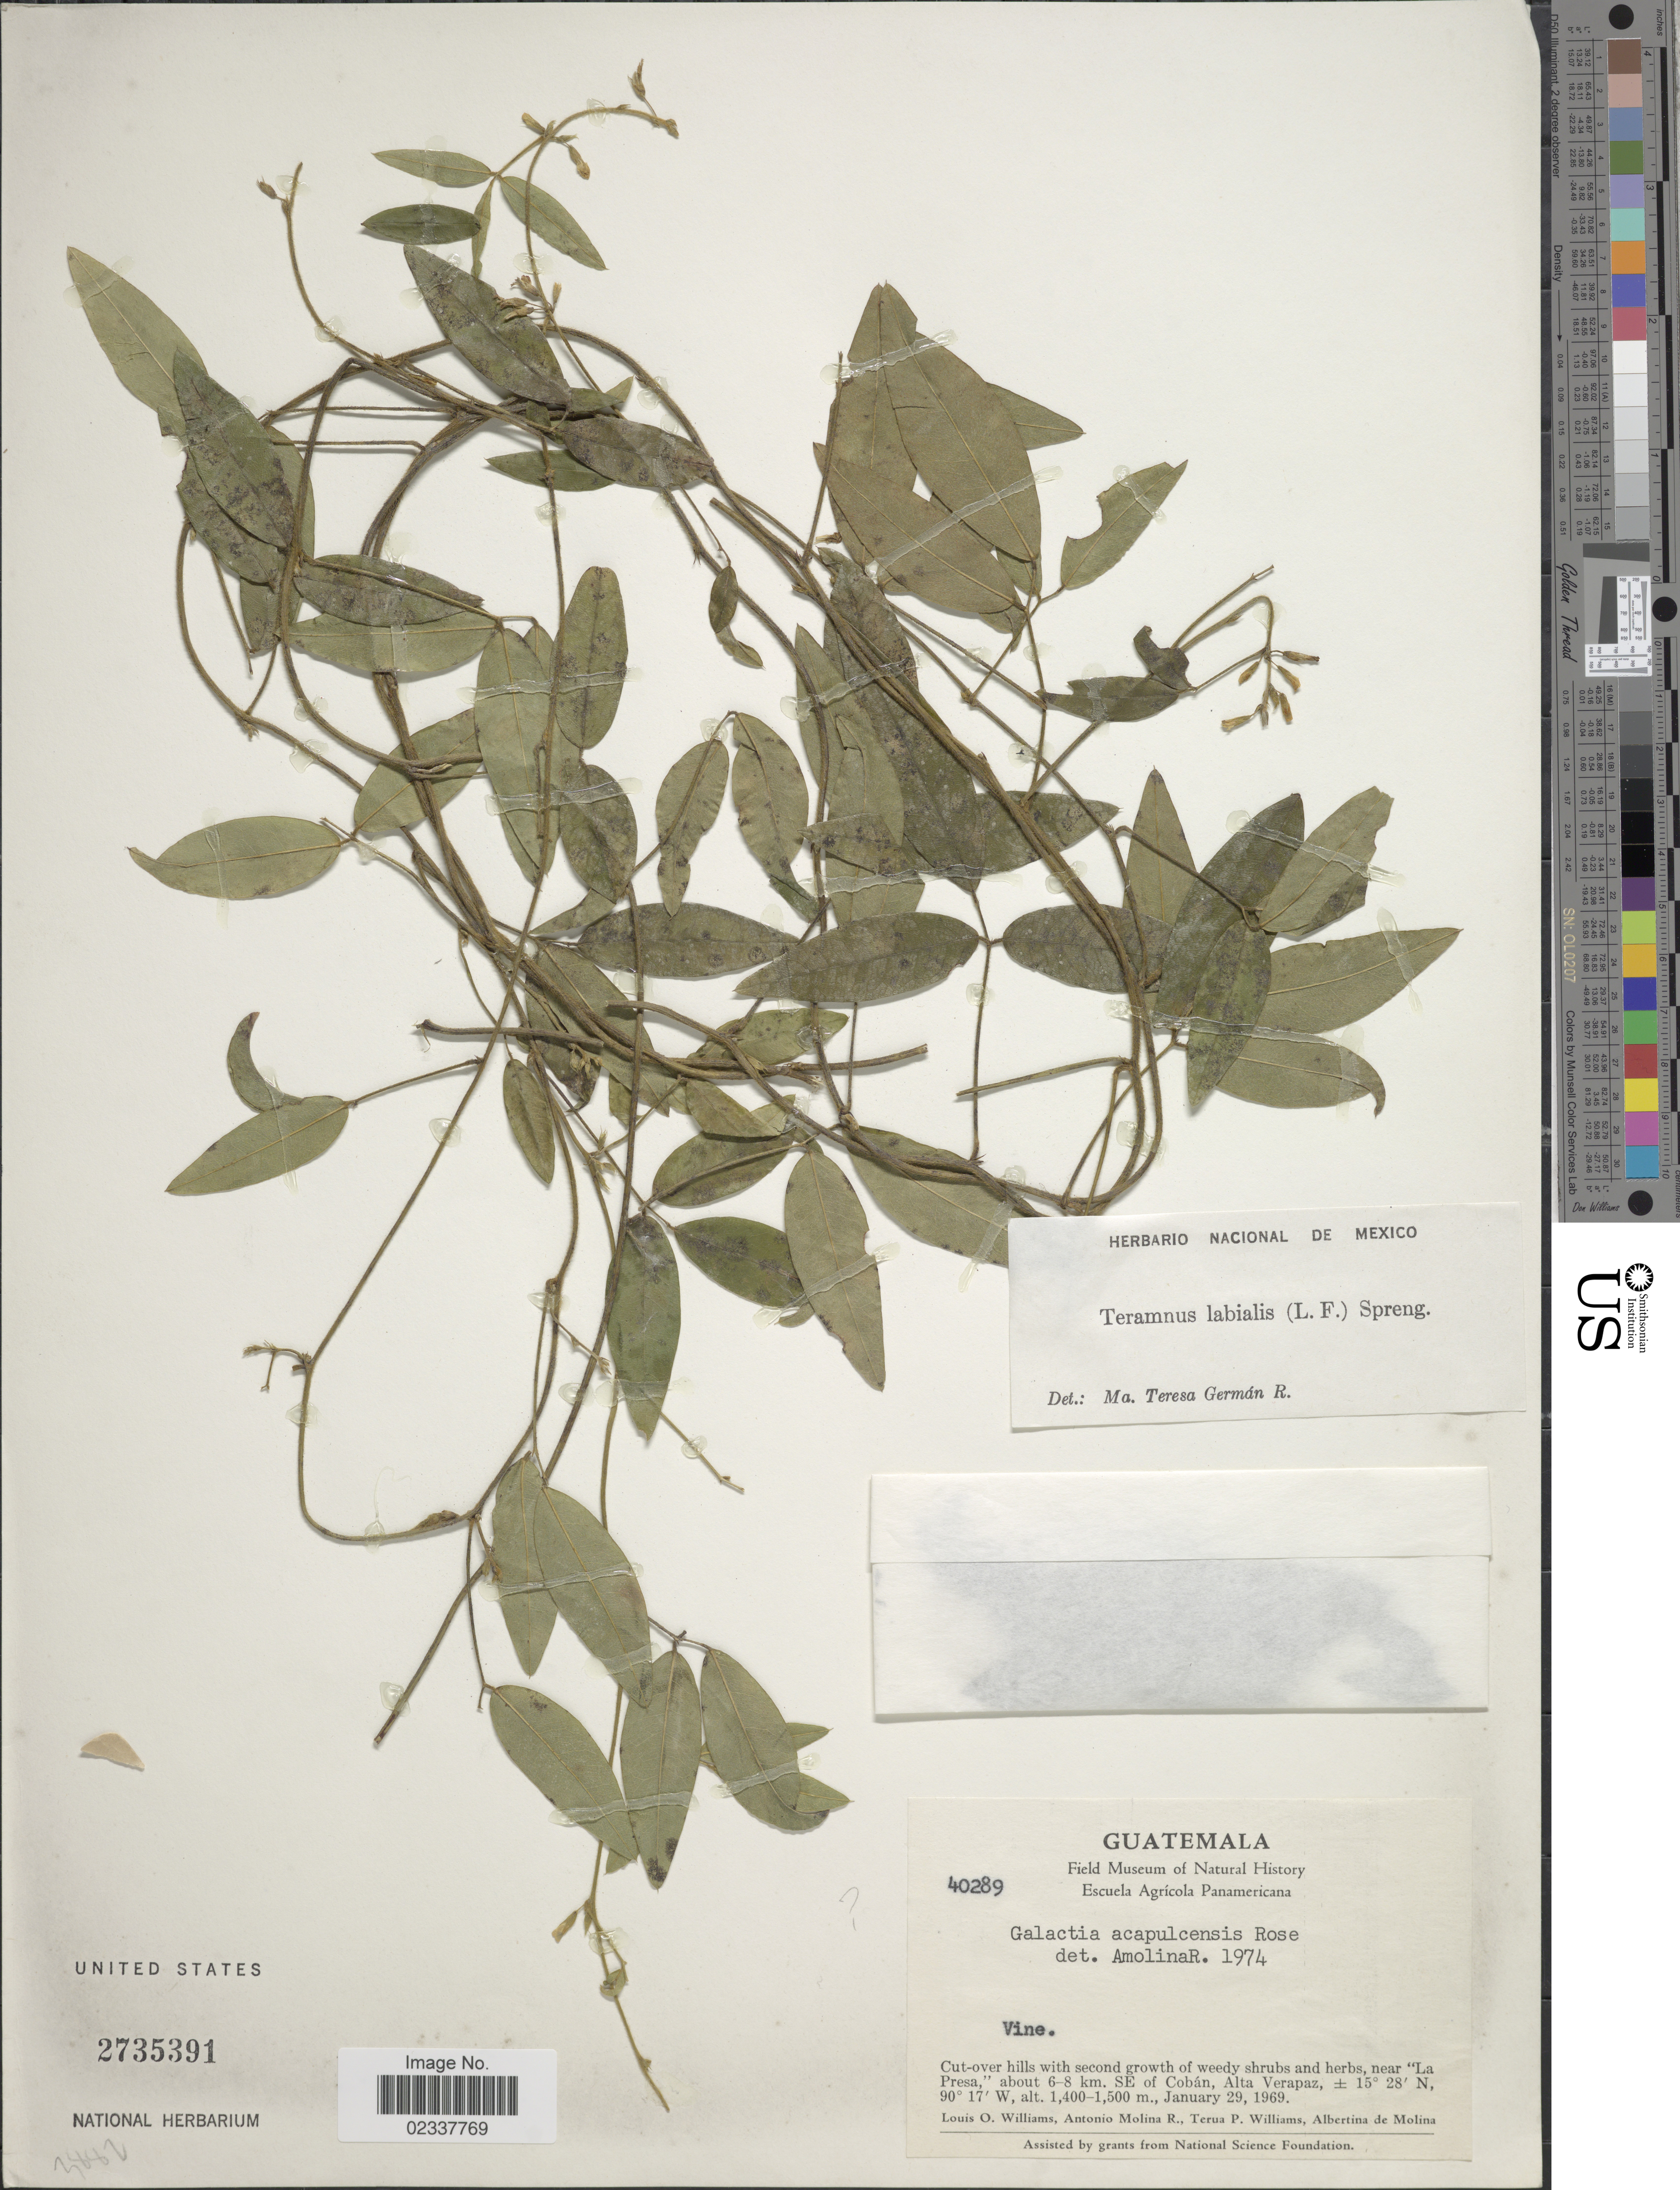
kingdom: Plantae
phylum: Tracheophyta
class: Magnoliopsida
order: Fabales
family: Fabaceae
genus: Teramnus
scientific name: Teramnus labialis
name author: (L. f.) Spreng.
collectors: L. O. Williams, A. Molina R., T. P. Williams & A. R. Molina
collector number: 40289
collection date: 1969-01-29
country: Guatemala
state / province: Alta Verapaz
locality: La Presa, about 6-8 km SE of Coban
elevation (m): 1400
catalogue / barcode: US 2735391